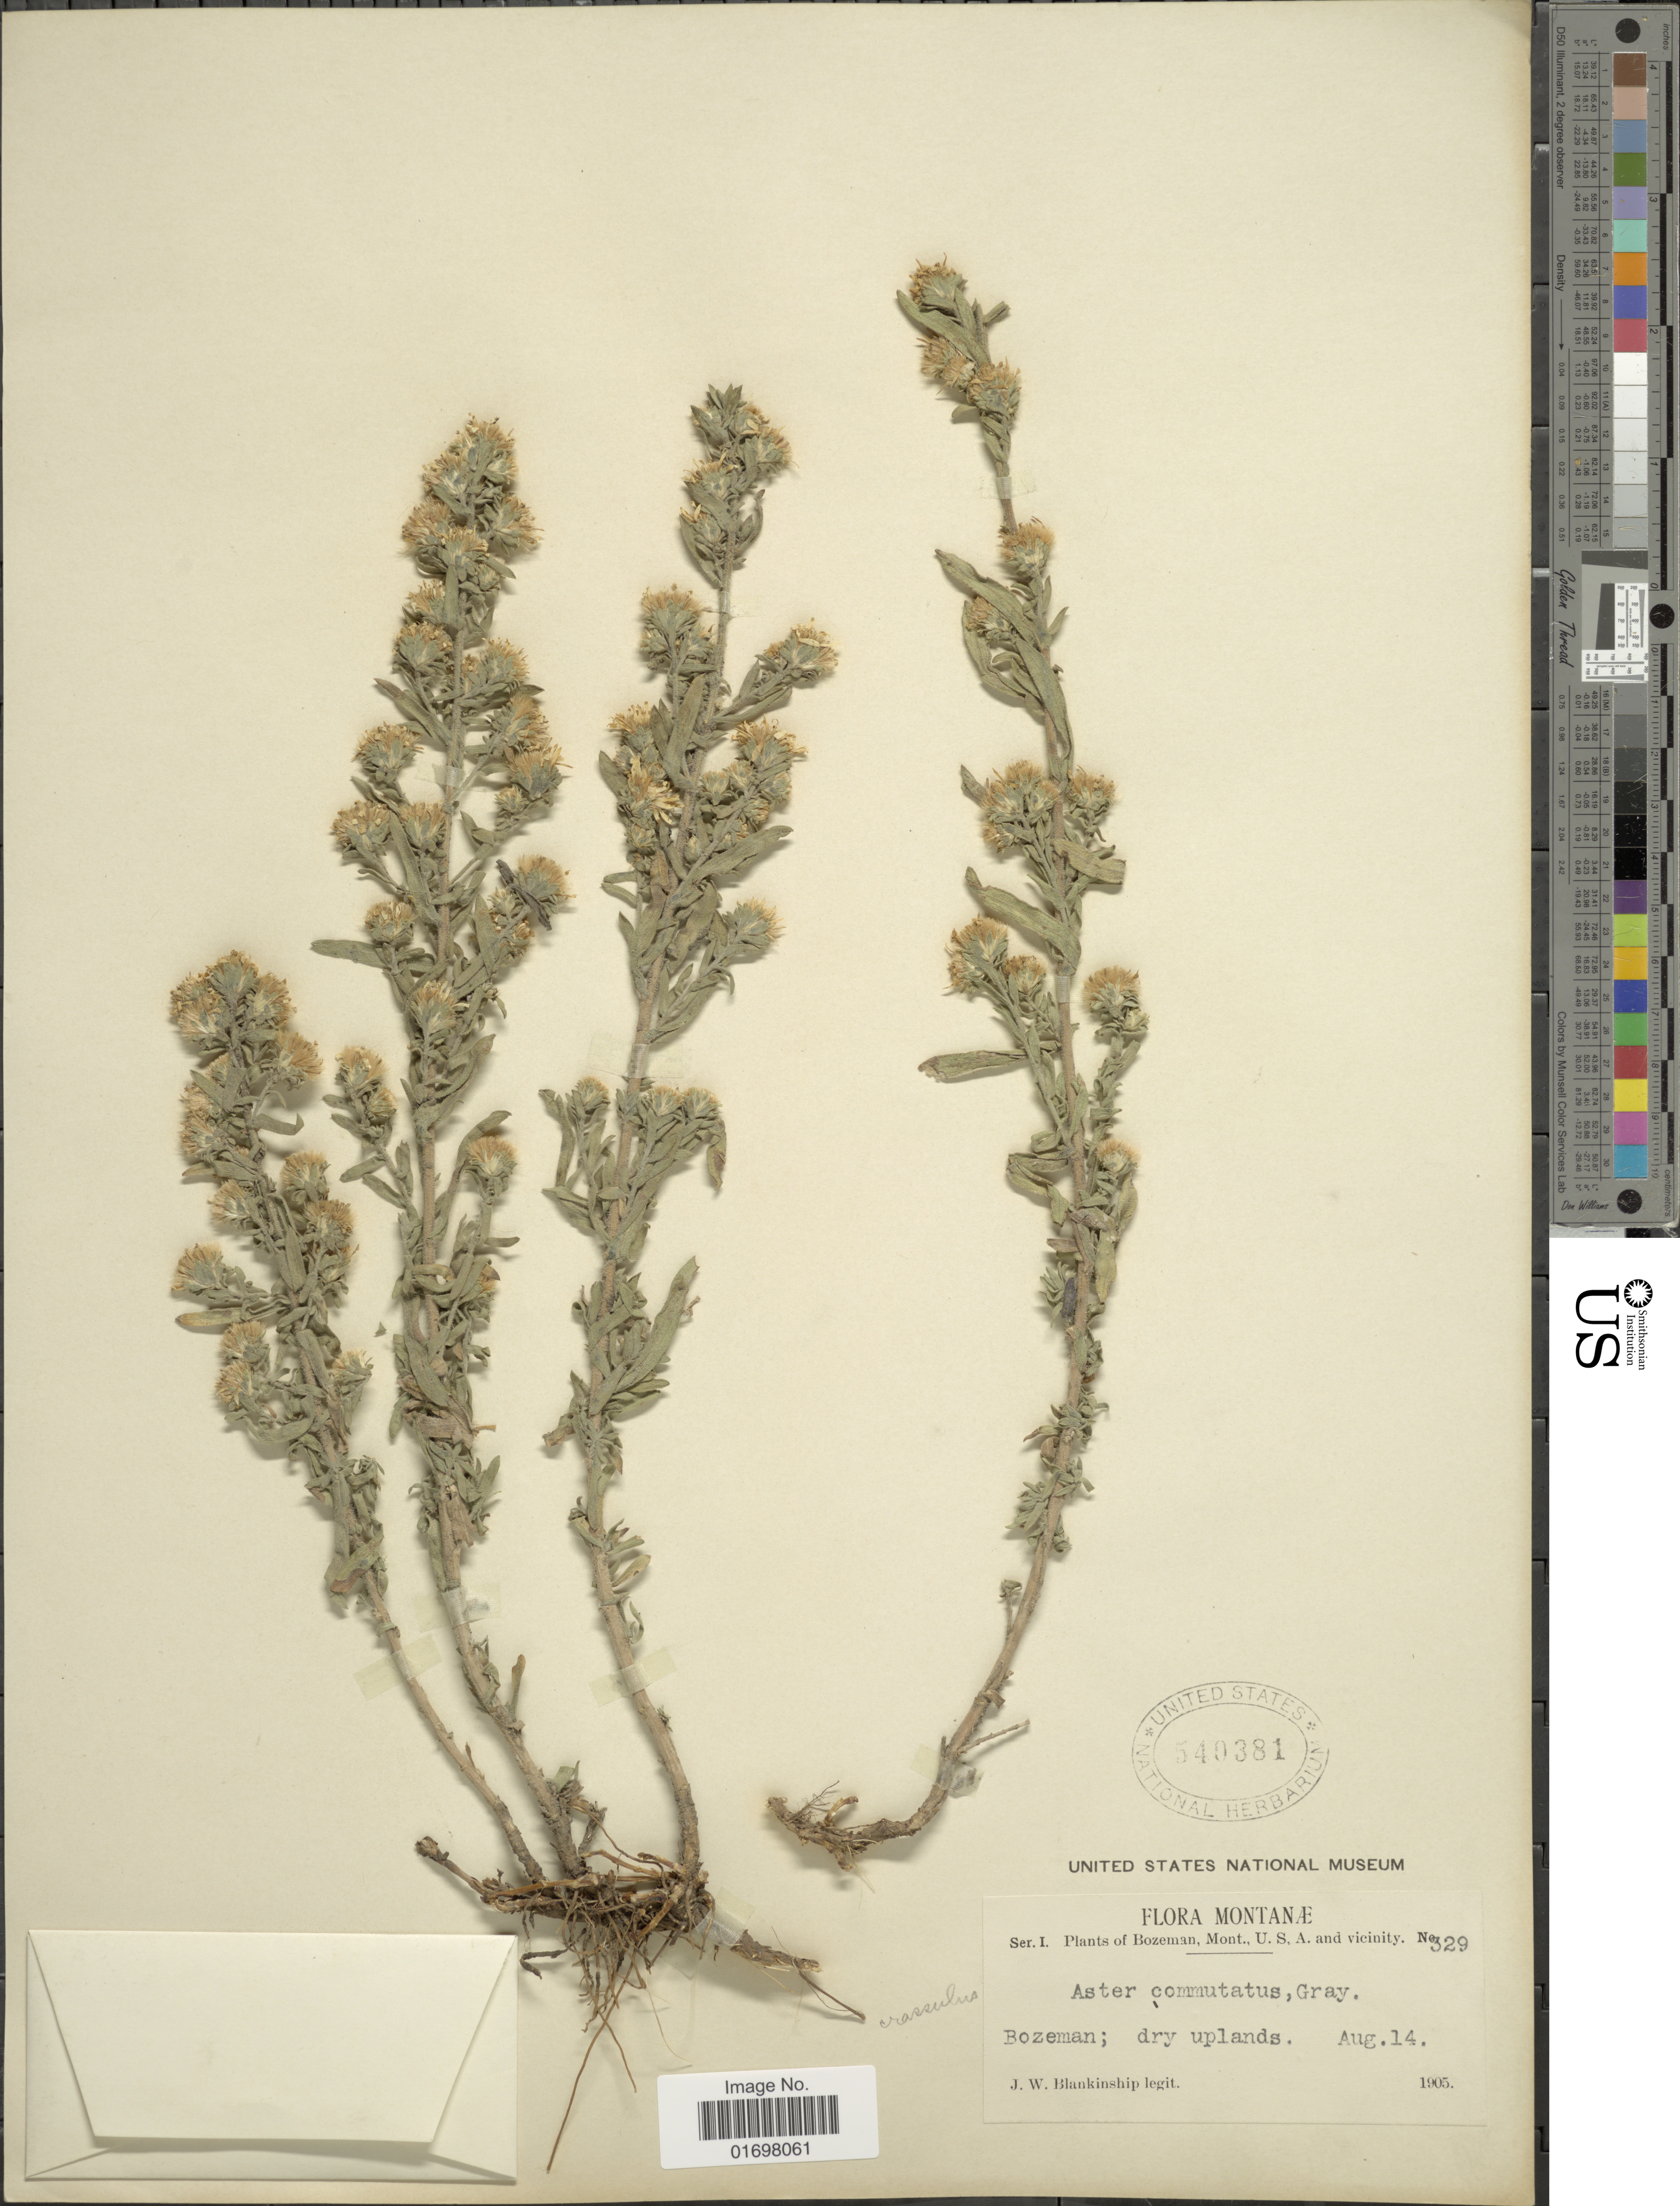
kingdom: Plantae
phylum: Tracheophyta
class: Magnoliopsida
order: Asterales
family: Asteraceae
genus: Symphyotrichum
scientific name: Symphyotrichum falcatum var. commutatum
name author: (Torr. & A. Gray) G.L. Nesom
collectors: J. W. Blankinship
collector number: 329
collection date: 1905-08-14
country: United States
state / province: Montana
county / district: Gallatin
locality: Bozeman.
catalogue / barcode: US 540381